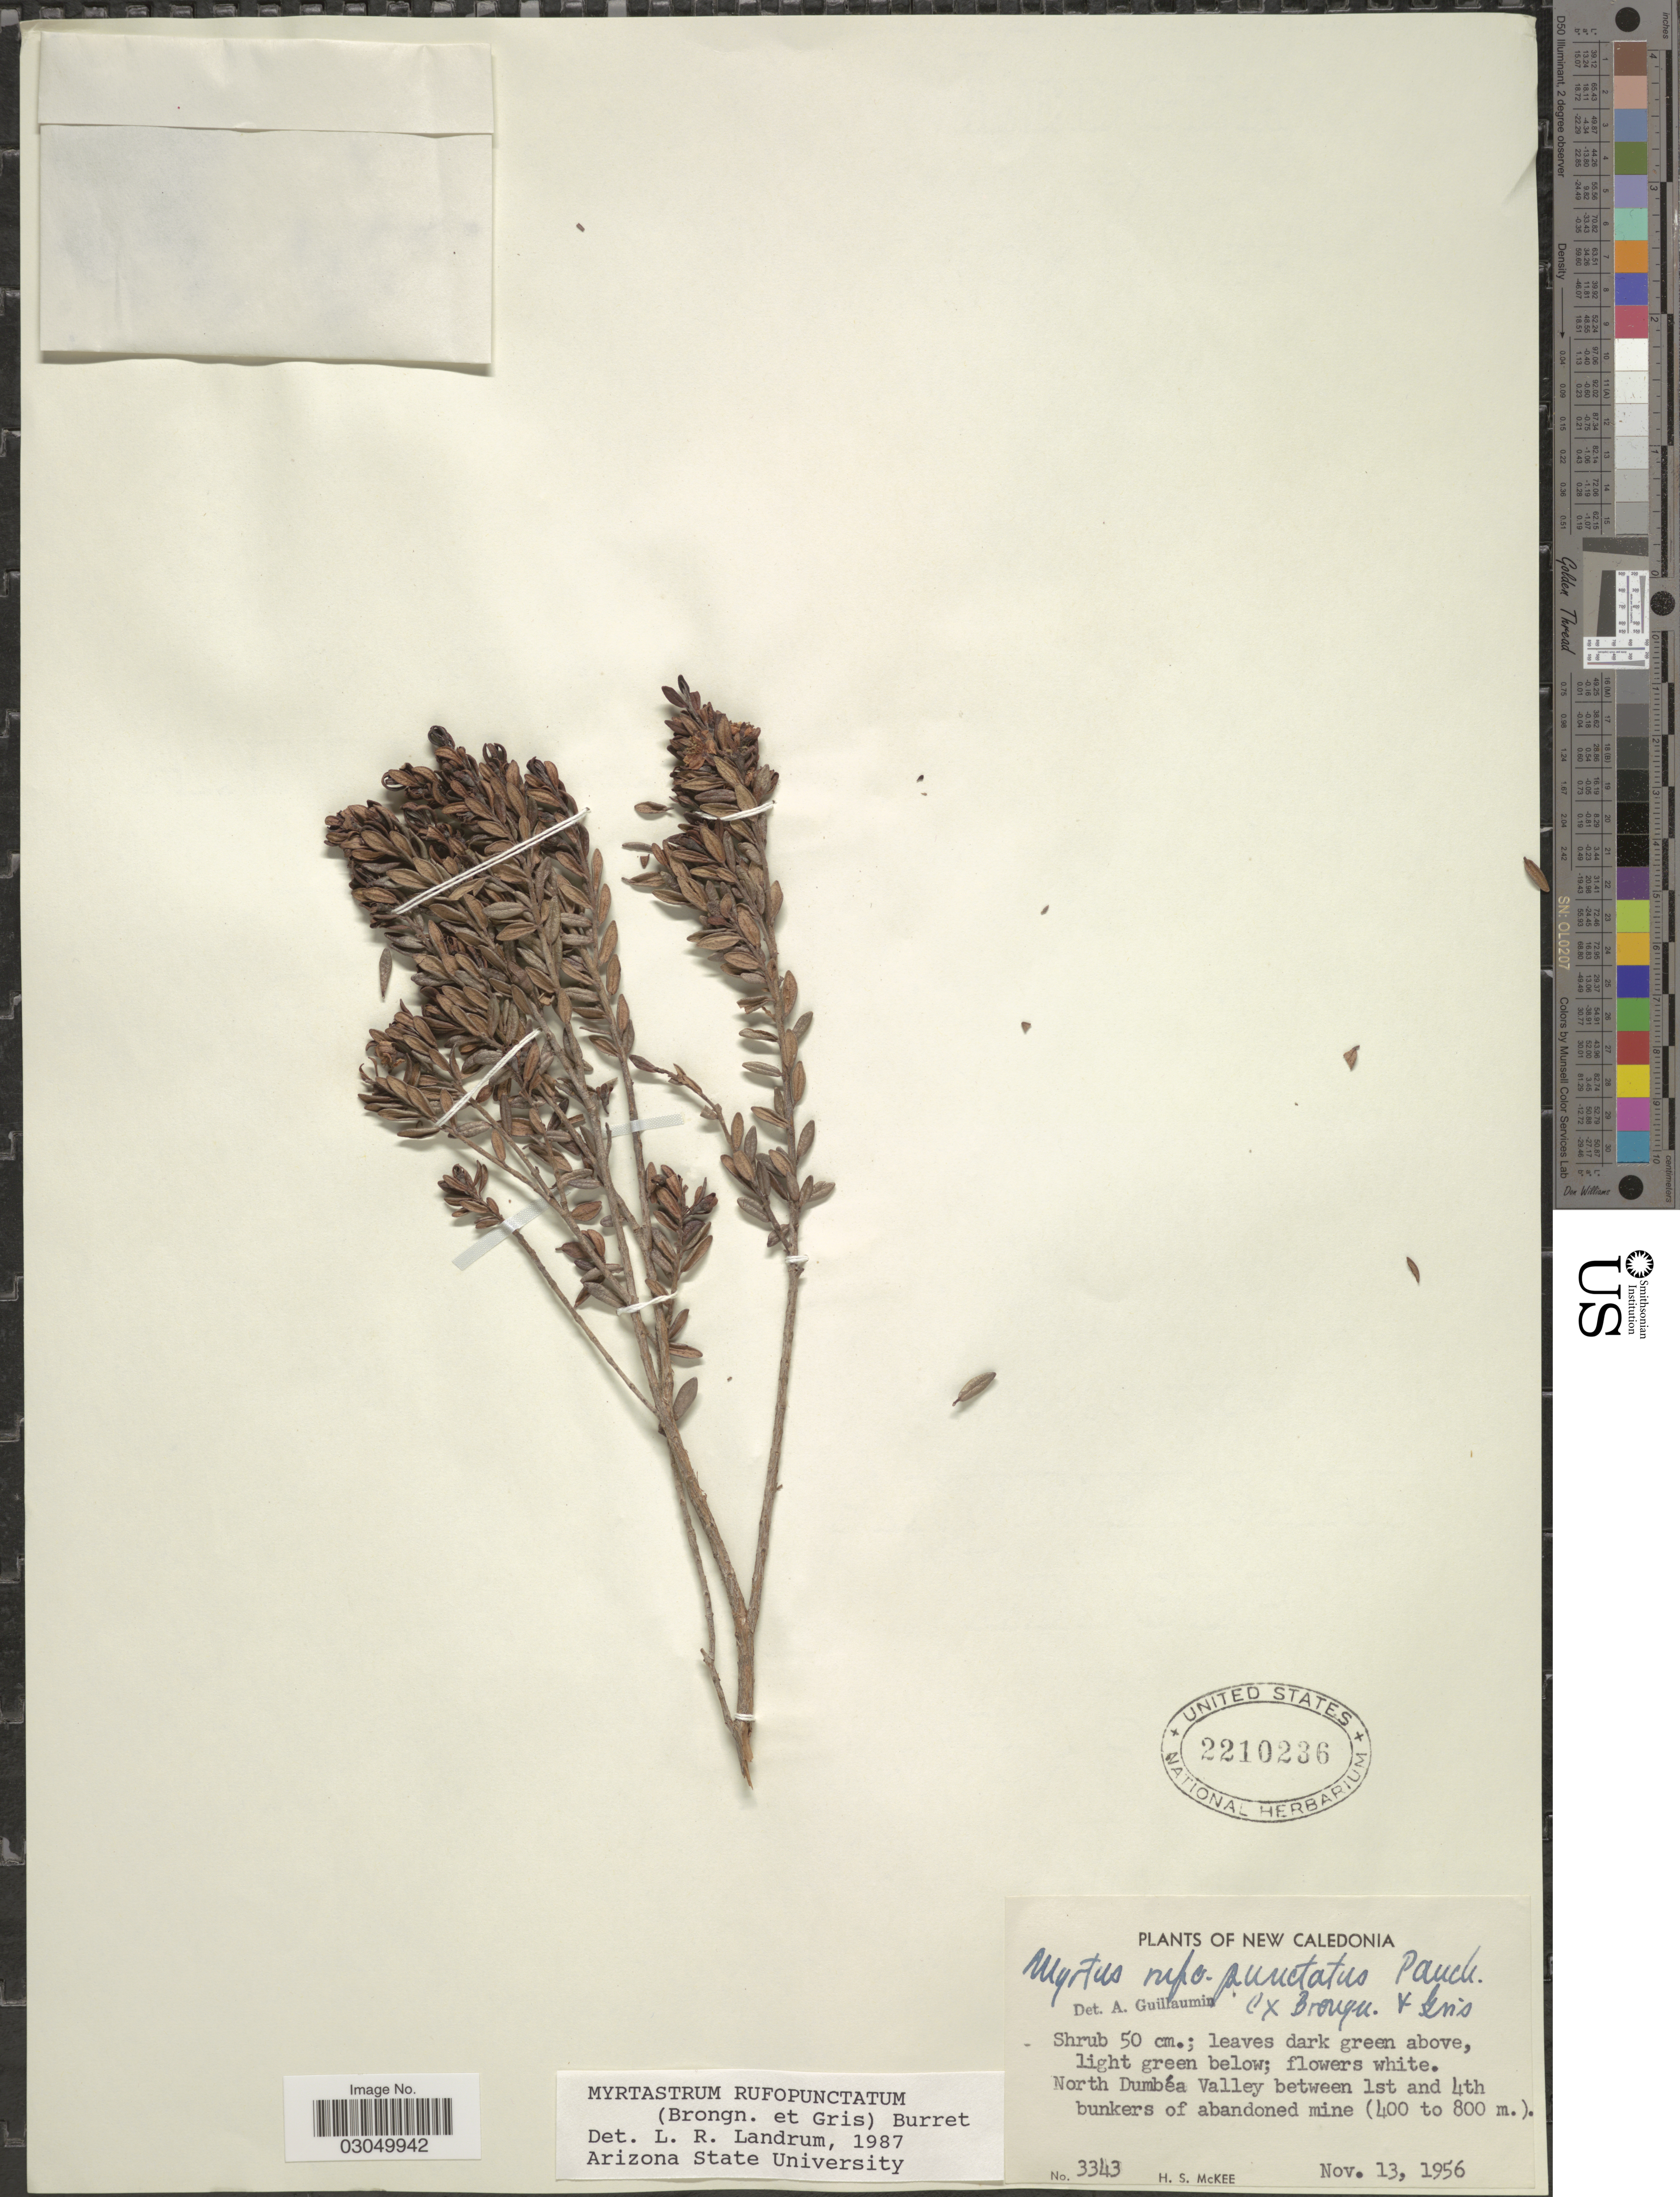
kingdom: Plantae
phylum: Tracheophyta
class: Magnoliopsida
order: Myrtales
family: Myrtaceae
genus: Myrtastrum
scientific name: Myrtastrum rufopunctatum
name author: (Pancher ex Brongn. & Gris) Burret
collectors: H. S. McKee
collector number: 3343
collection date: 1956-11-13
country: New Caledonia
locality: North Dumbéa Valley between 1st and 4th bunkers of abandoned mine.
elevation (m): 400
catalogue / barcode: US 2210236